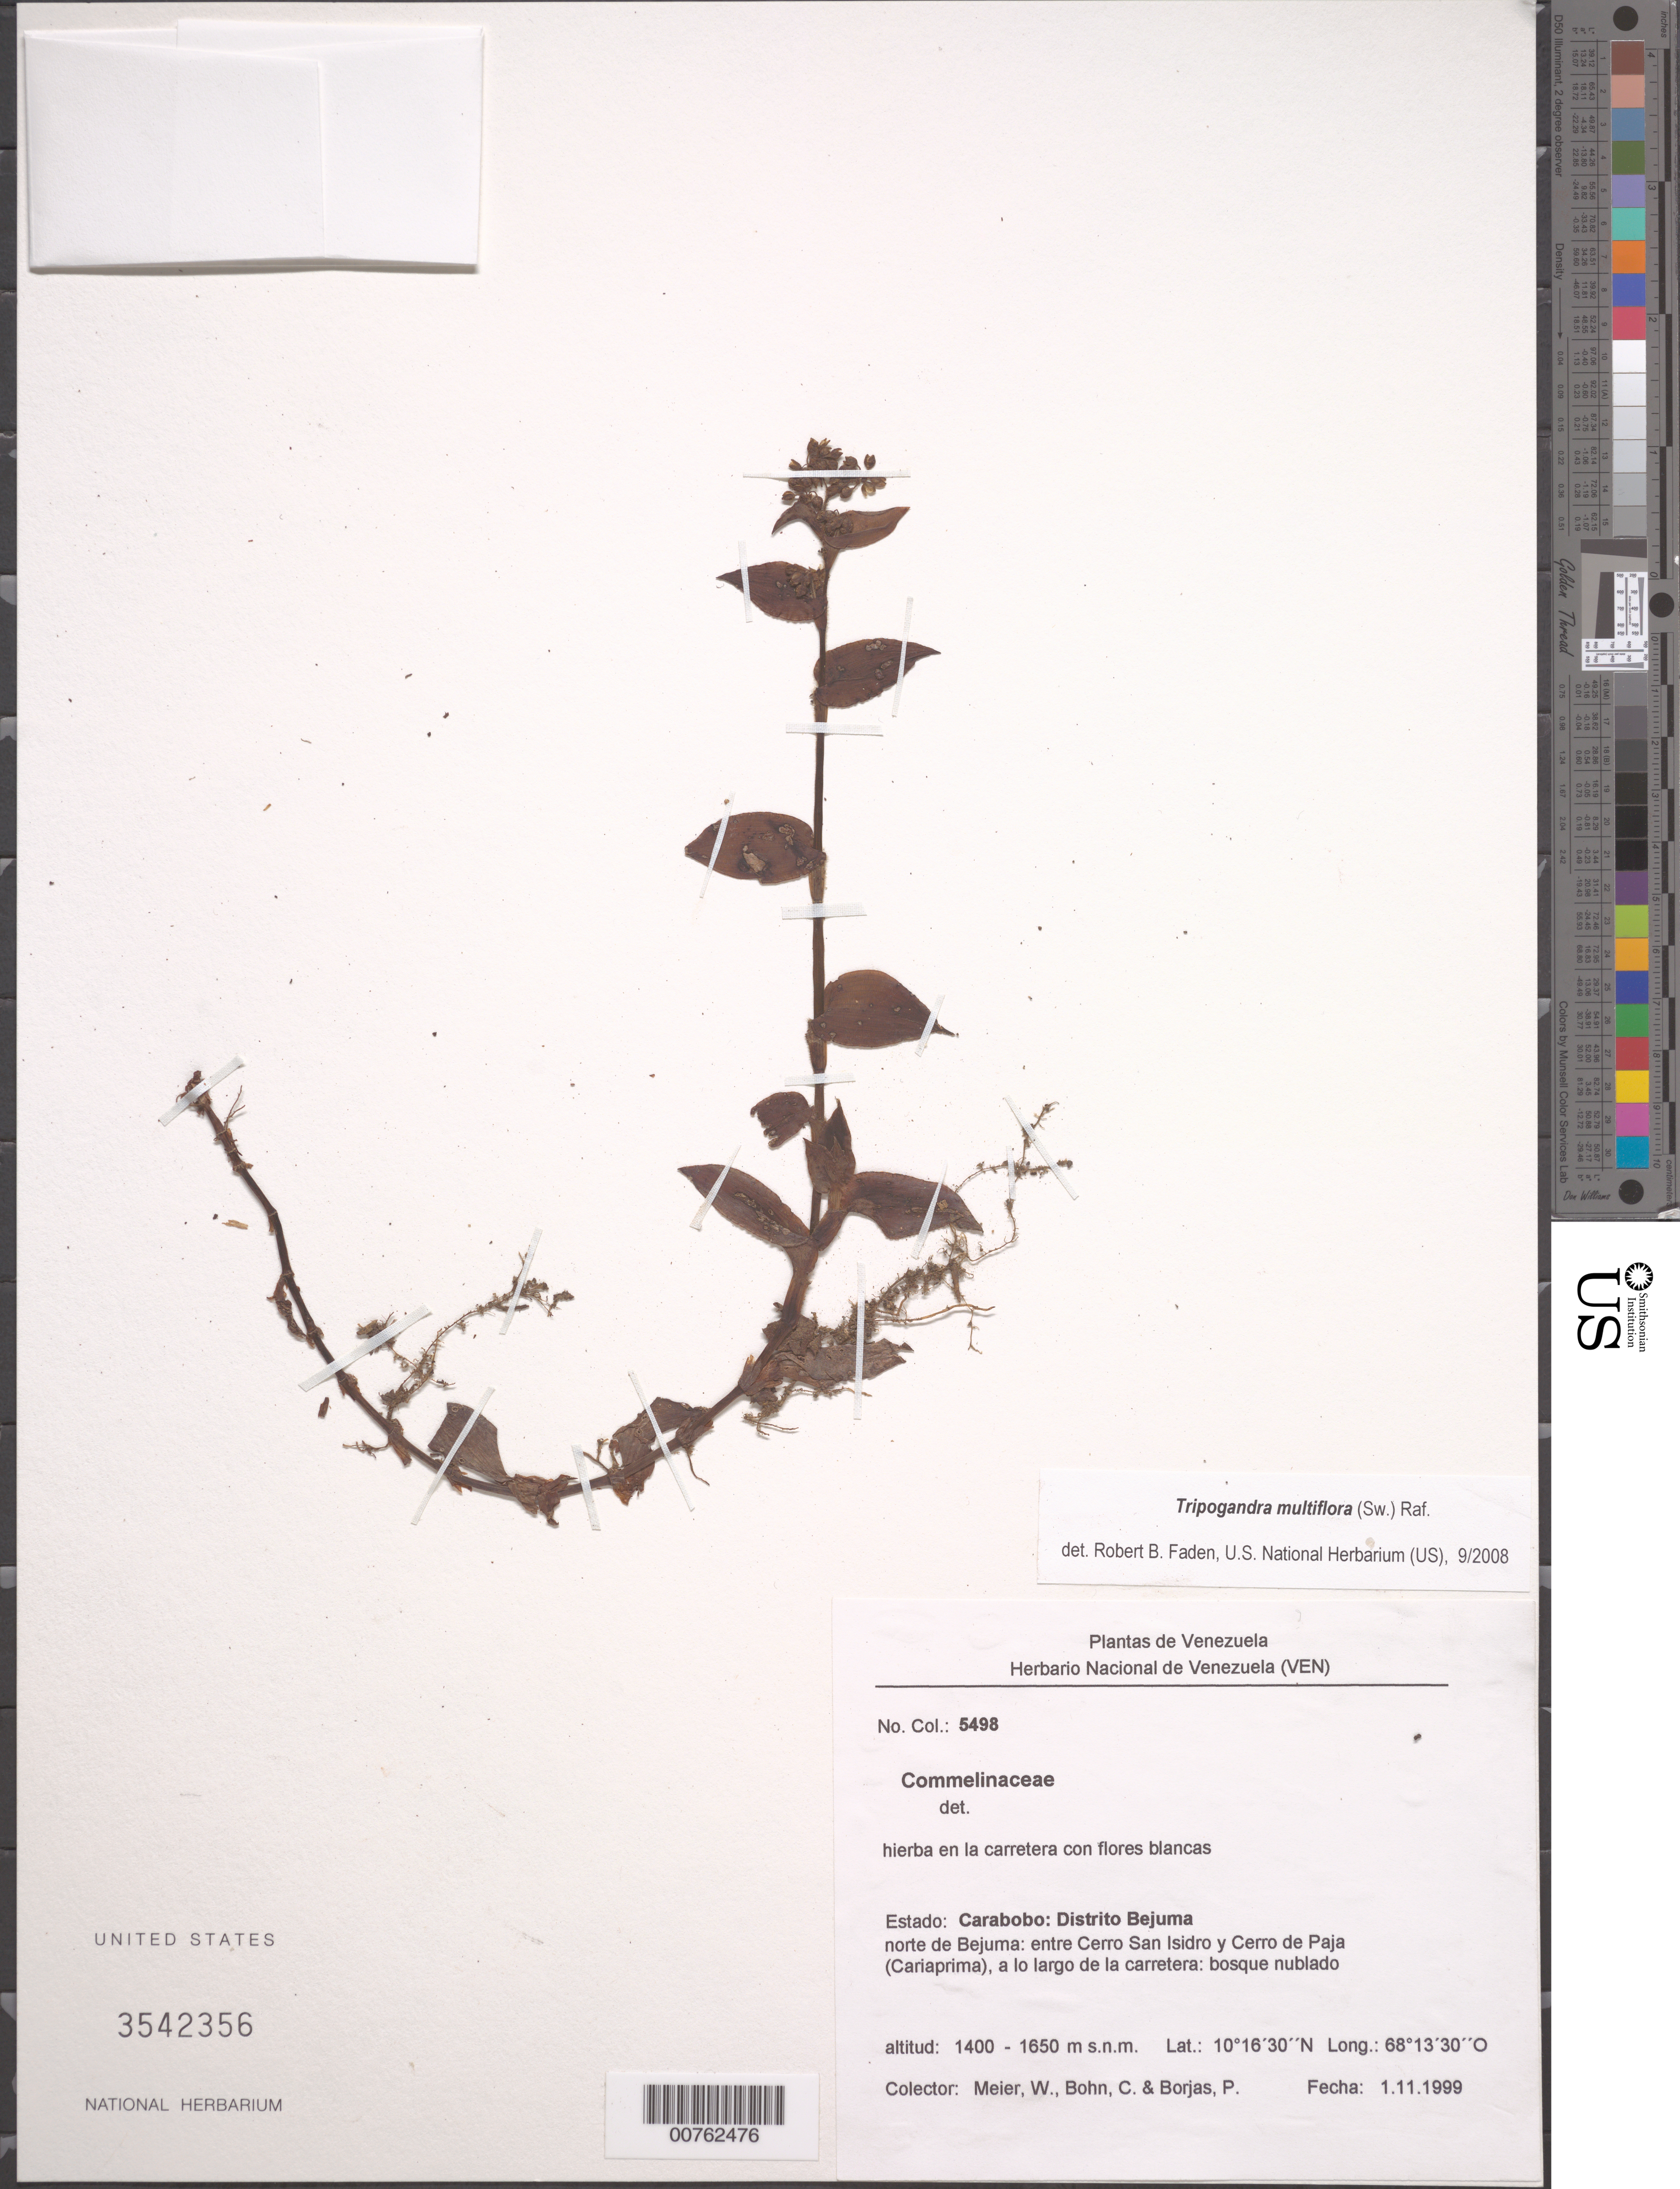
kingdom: Plantae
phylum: Tracheophyta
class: Liliopsida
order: Commelinales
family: Commelinaceae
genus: Tripogandra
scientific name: Tripogandra multiflora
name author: (Sw.) Raf.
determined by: Faden, Robert B., (US), Smithsonian Institution - National Museum of Natural History (UNITED STATES)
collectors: W. Meier, C. Bohn & P. Borjas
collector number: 5498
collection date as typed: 01 Nov 1999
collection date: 1999-11-01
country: Venezuela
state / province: Carabobo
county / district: Bejuma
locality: norte de Bejuma: entre Cerro San Isidro y Cerro de Paja (Cariaprima), a lo largo de la carretera: bosque nublado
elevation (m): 1400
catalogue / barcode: US 3542356